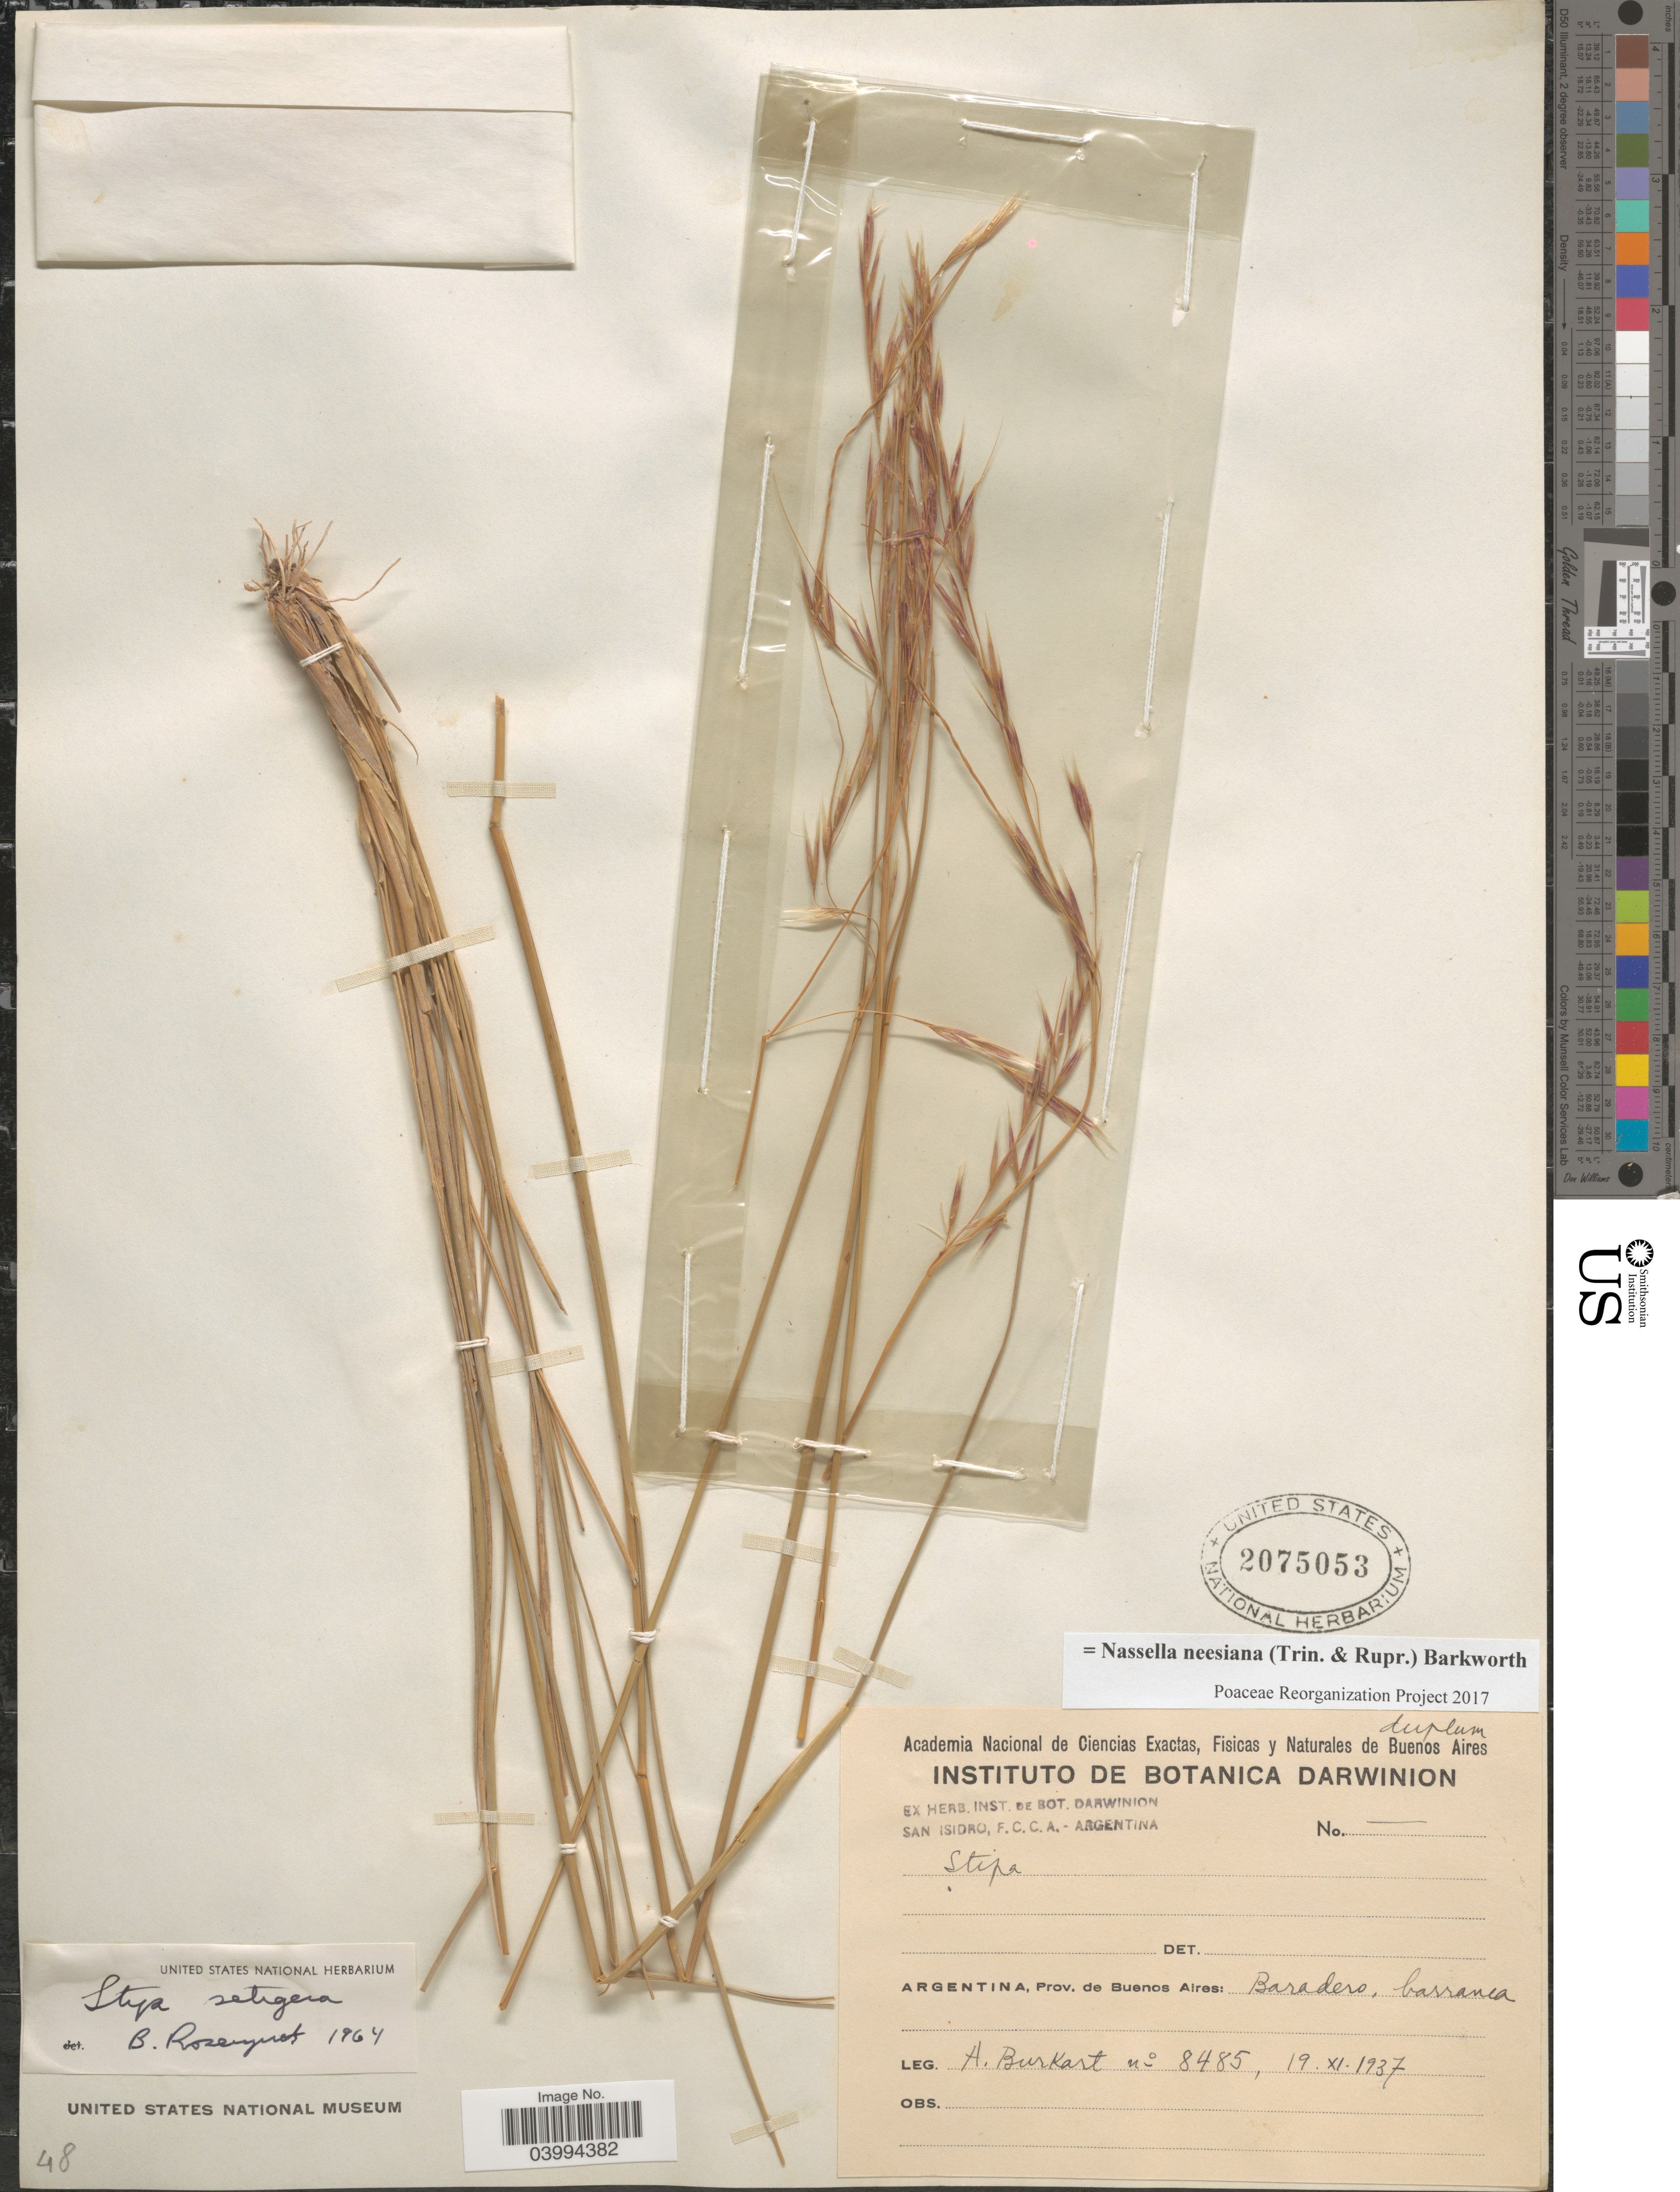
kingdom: Plantae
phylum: Tracheophyta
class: Liliopsida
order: Poales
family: Poaceae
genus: Nassella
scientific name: Nassella neesiana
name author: (Trin. & Rupr.) Barkworth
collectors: A. E. Burkart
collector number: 8485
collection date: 1937-11-19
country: Argentina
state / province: Buenos Aires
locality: Baradero, barranca.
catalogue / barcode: US 2075053